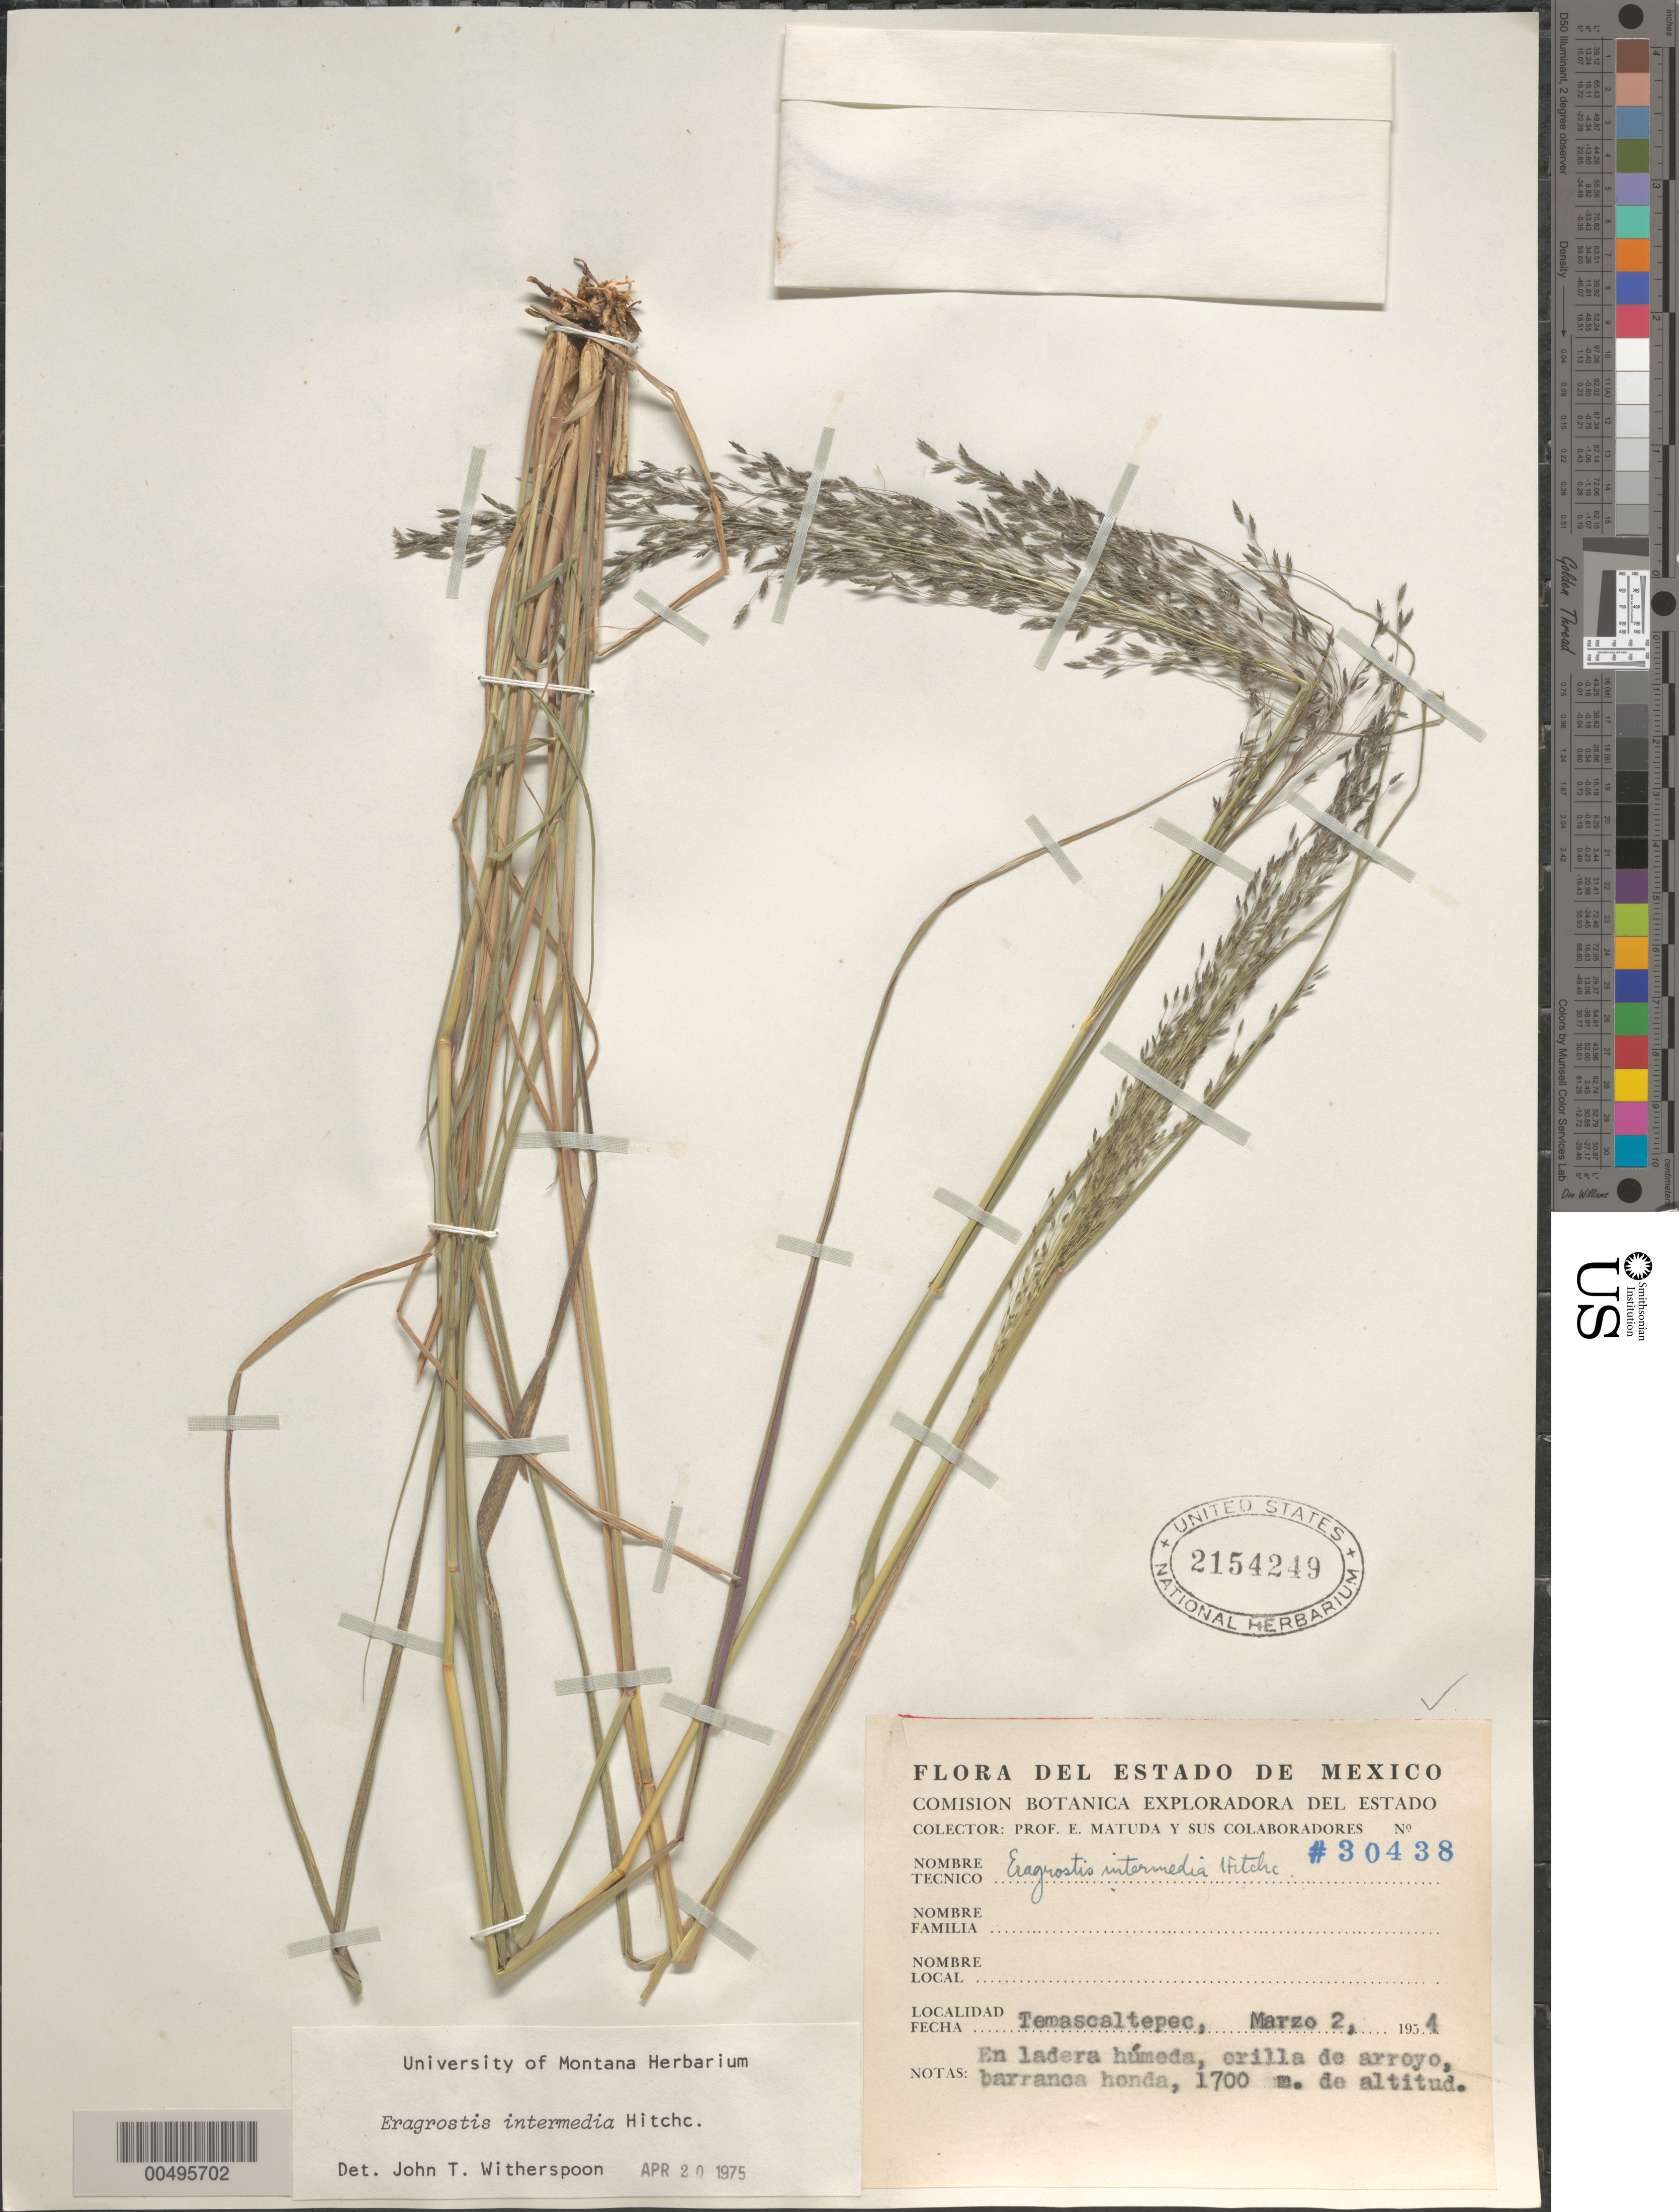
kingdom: Plantae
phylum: Tracheophyta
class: Liliopsida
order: Poales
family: Poaceae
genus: Eragrostis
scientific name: Eragrostis intermedia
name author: Hitchc.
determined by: Witherspoon, John T.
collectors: E. Matuda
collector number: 30438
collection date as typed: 2 Mar 1954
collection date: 1954-03-02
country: Mexico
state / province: México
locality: Temascaltepec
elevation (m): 1700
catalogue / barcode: US 2154249